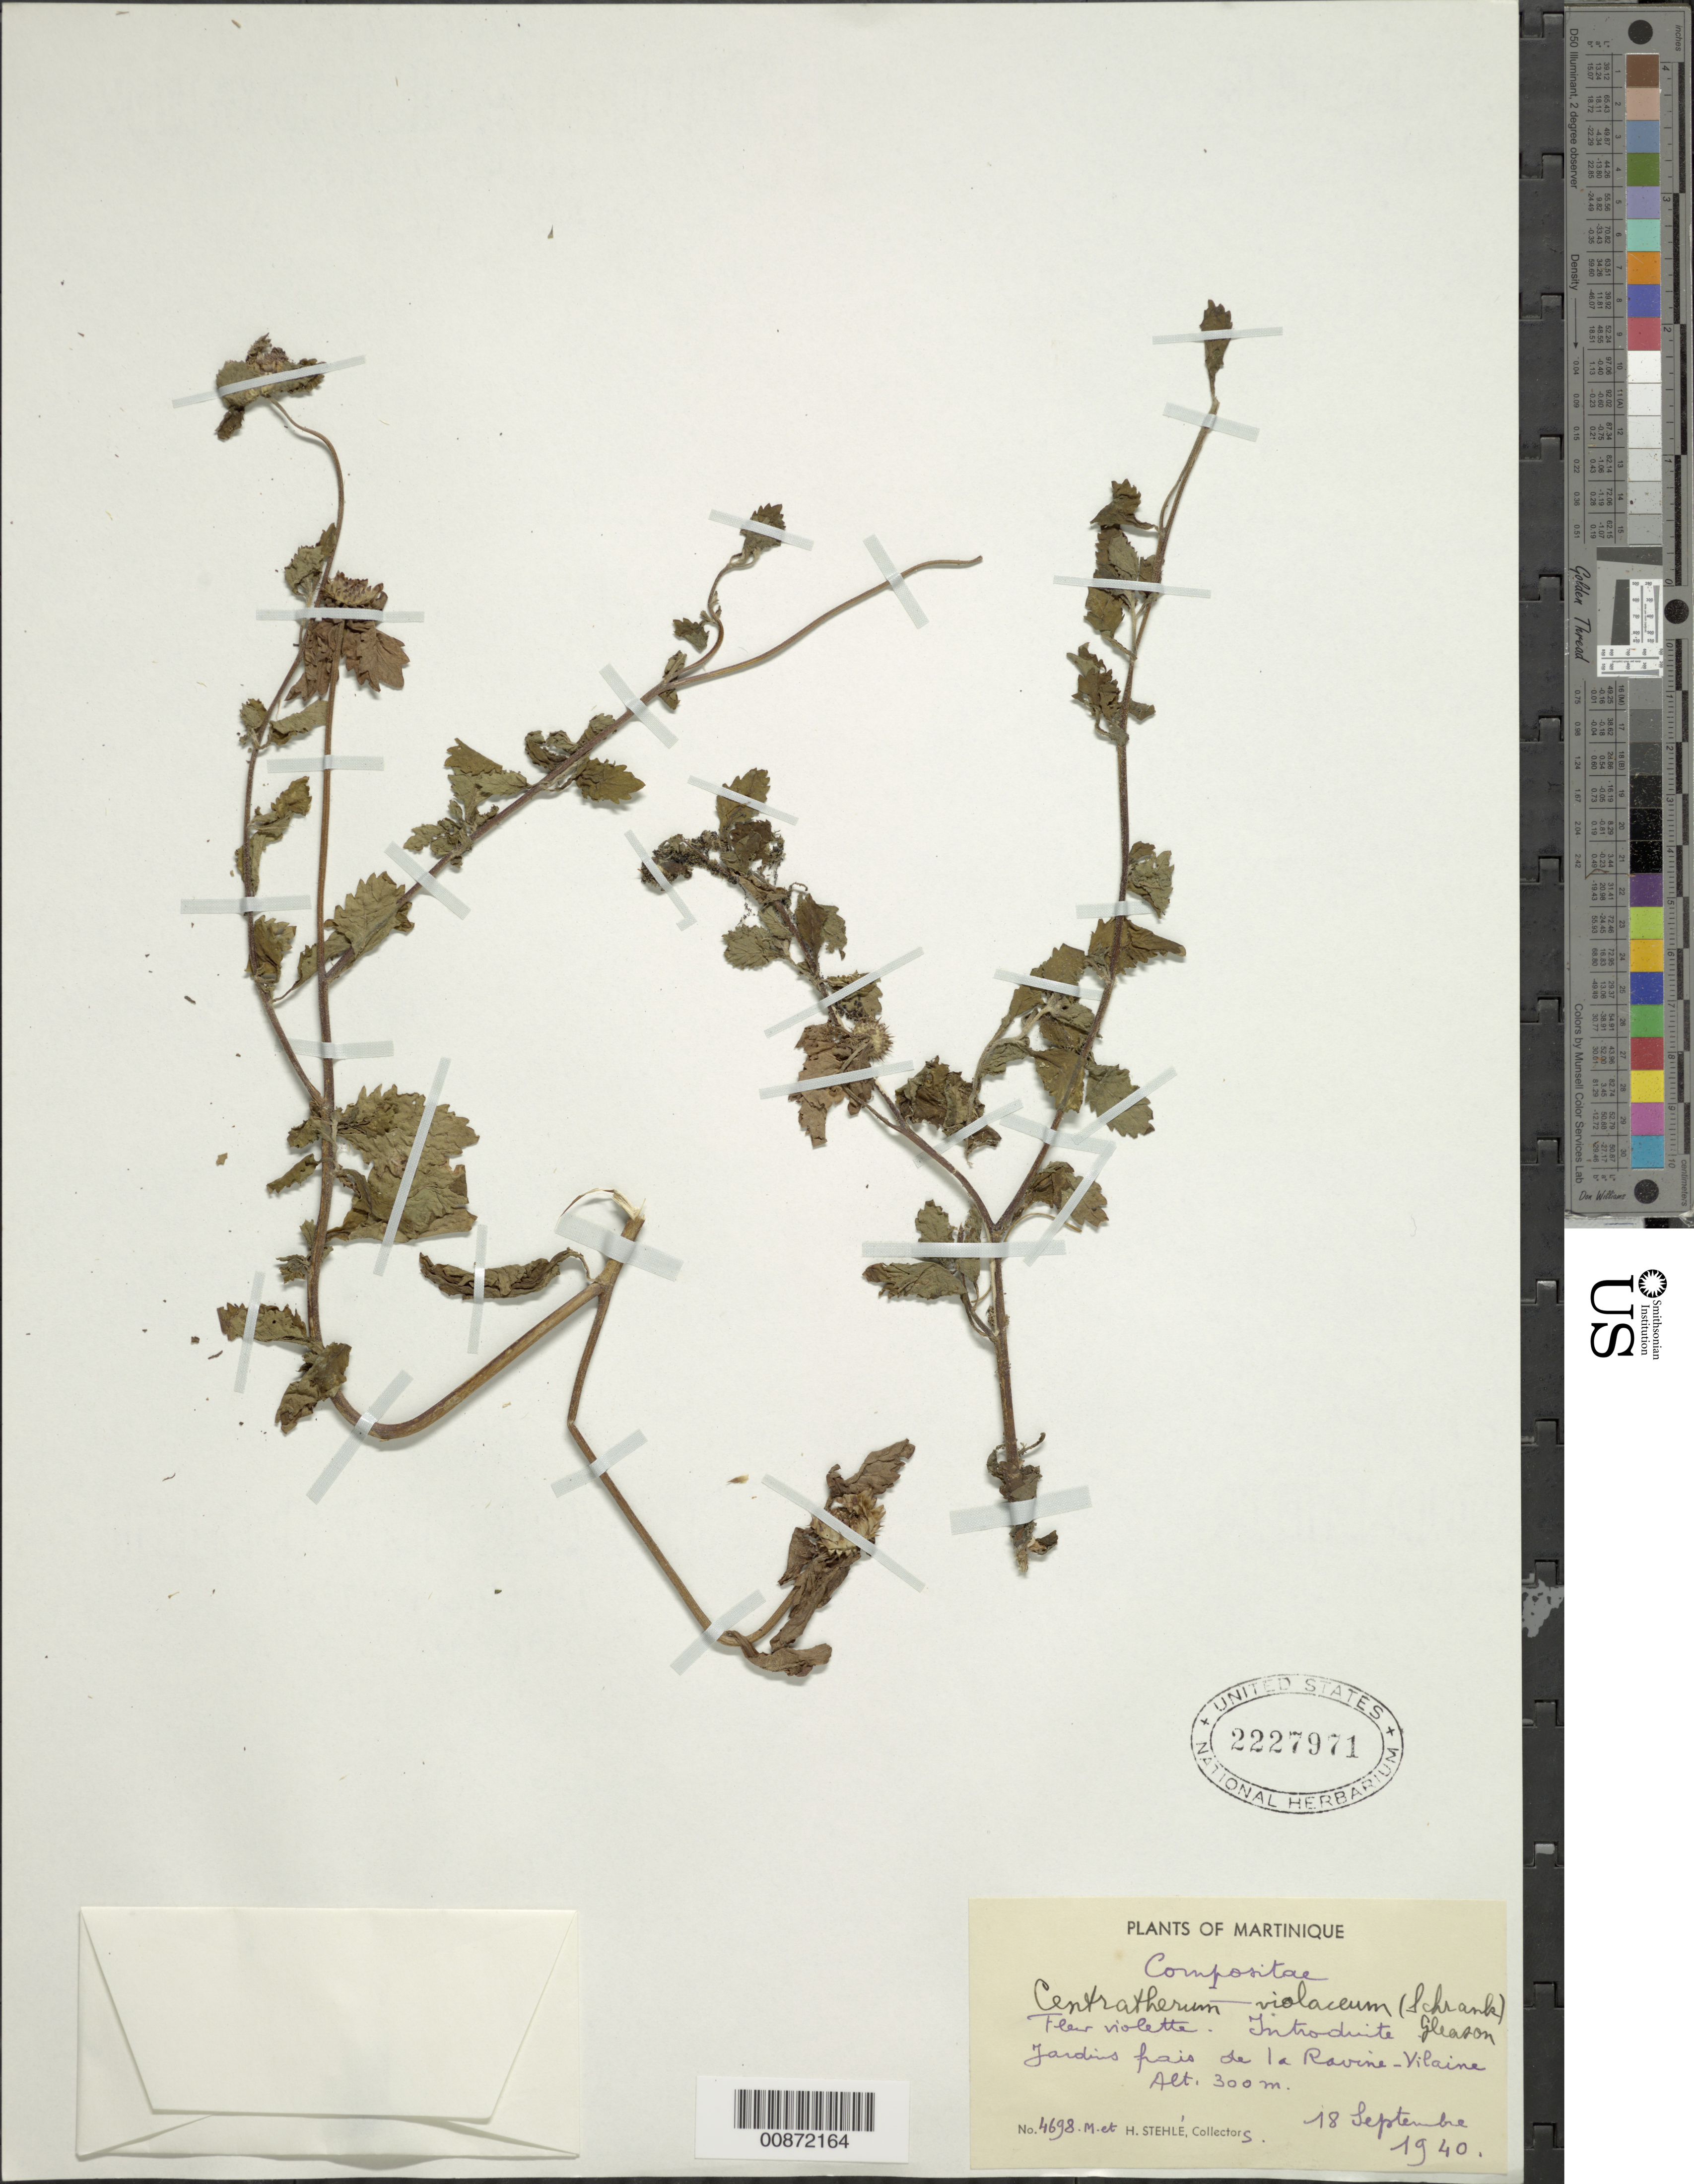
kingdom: Plantae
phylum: Tracheophyta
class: Magnoliopsida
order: Asterales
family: Asteraceae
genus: Centratherum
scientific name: Centratherum punctatum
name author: Cass.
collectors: H. Stehlé & M. Stehlé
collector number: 4698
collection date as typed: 18 Sep 1940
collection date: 1940-09-18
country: Martinique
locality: Jardins frais de la Ravine--Vilaine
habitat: Jardin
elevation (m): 300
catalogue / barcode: US 2227971